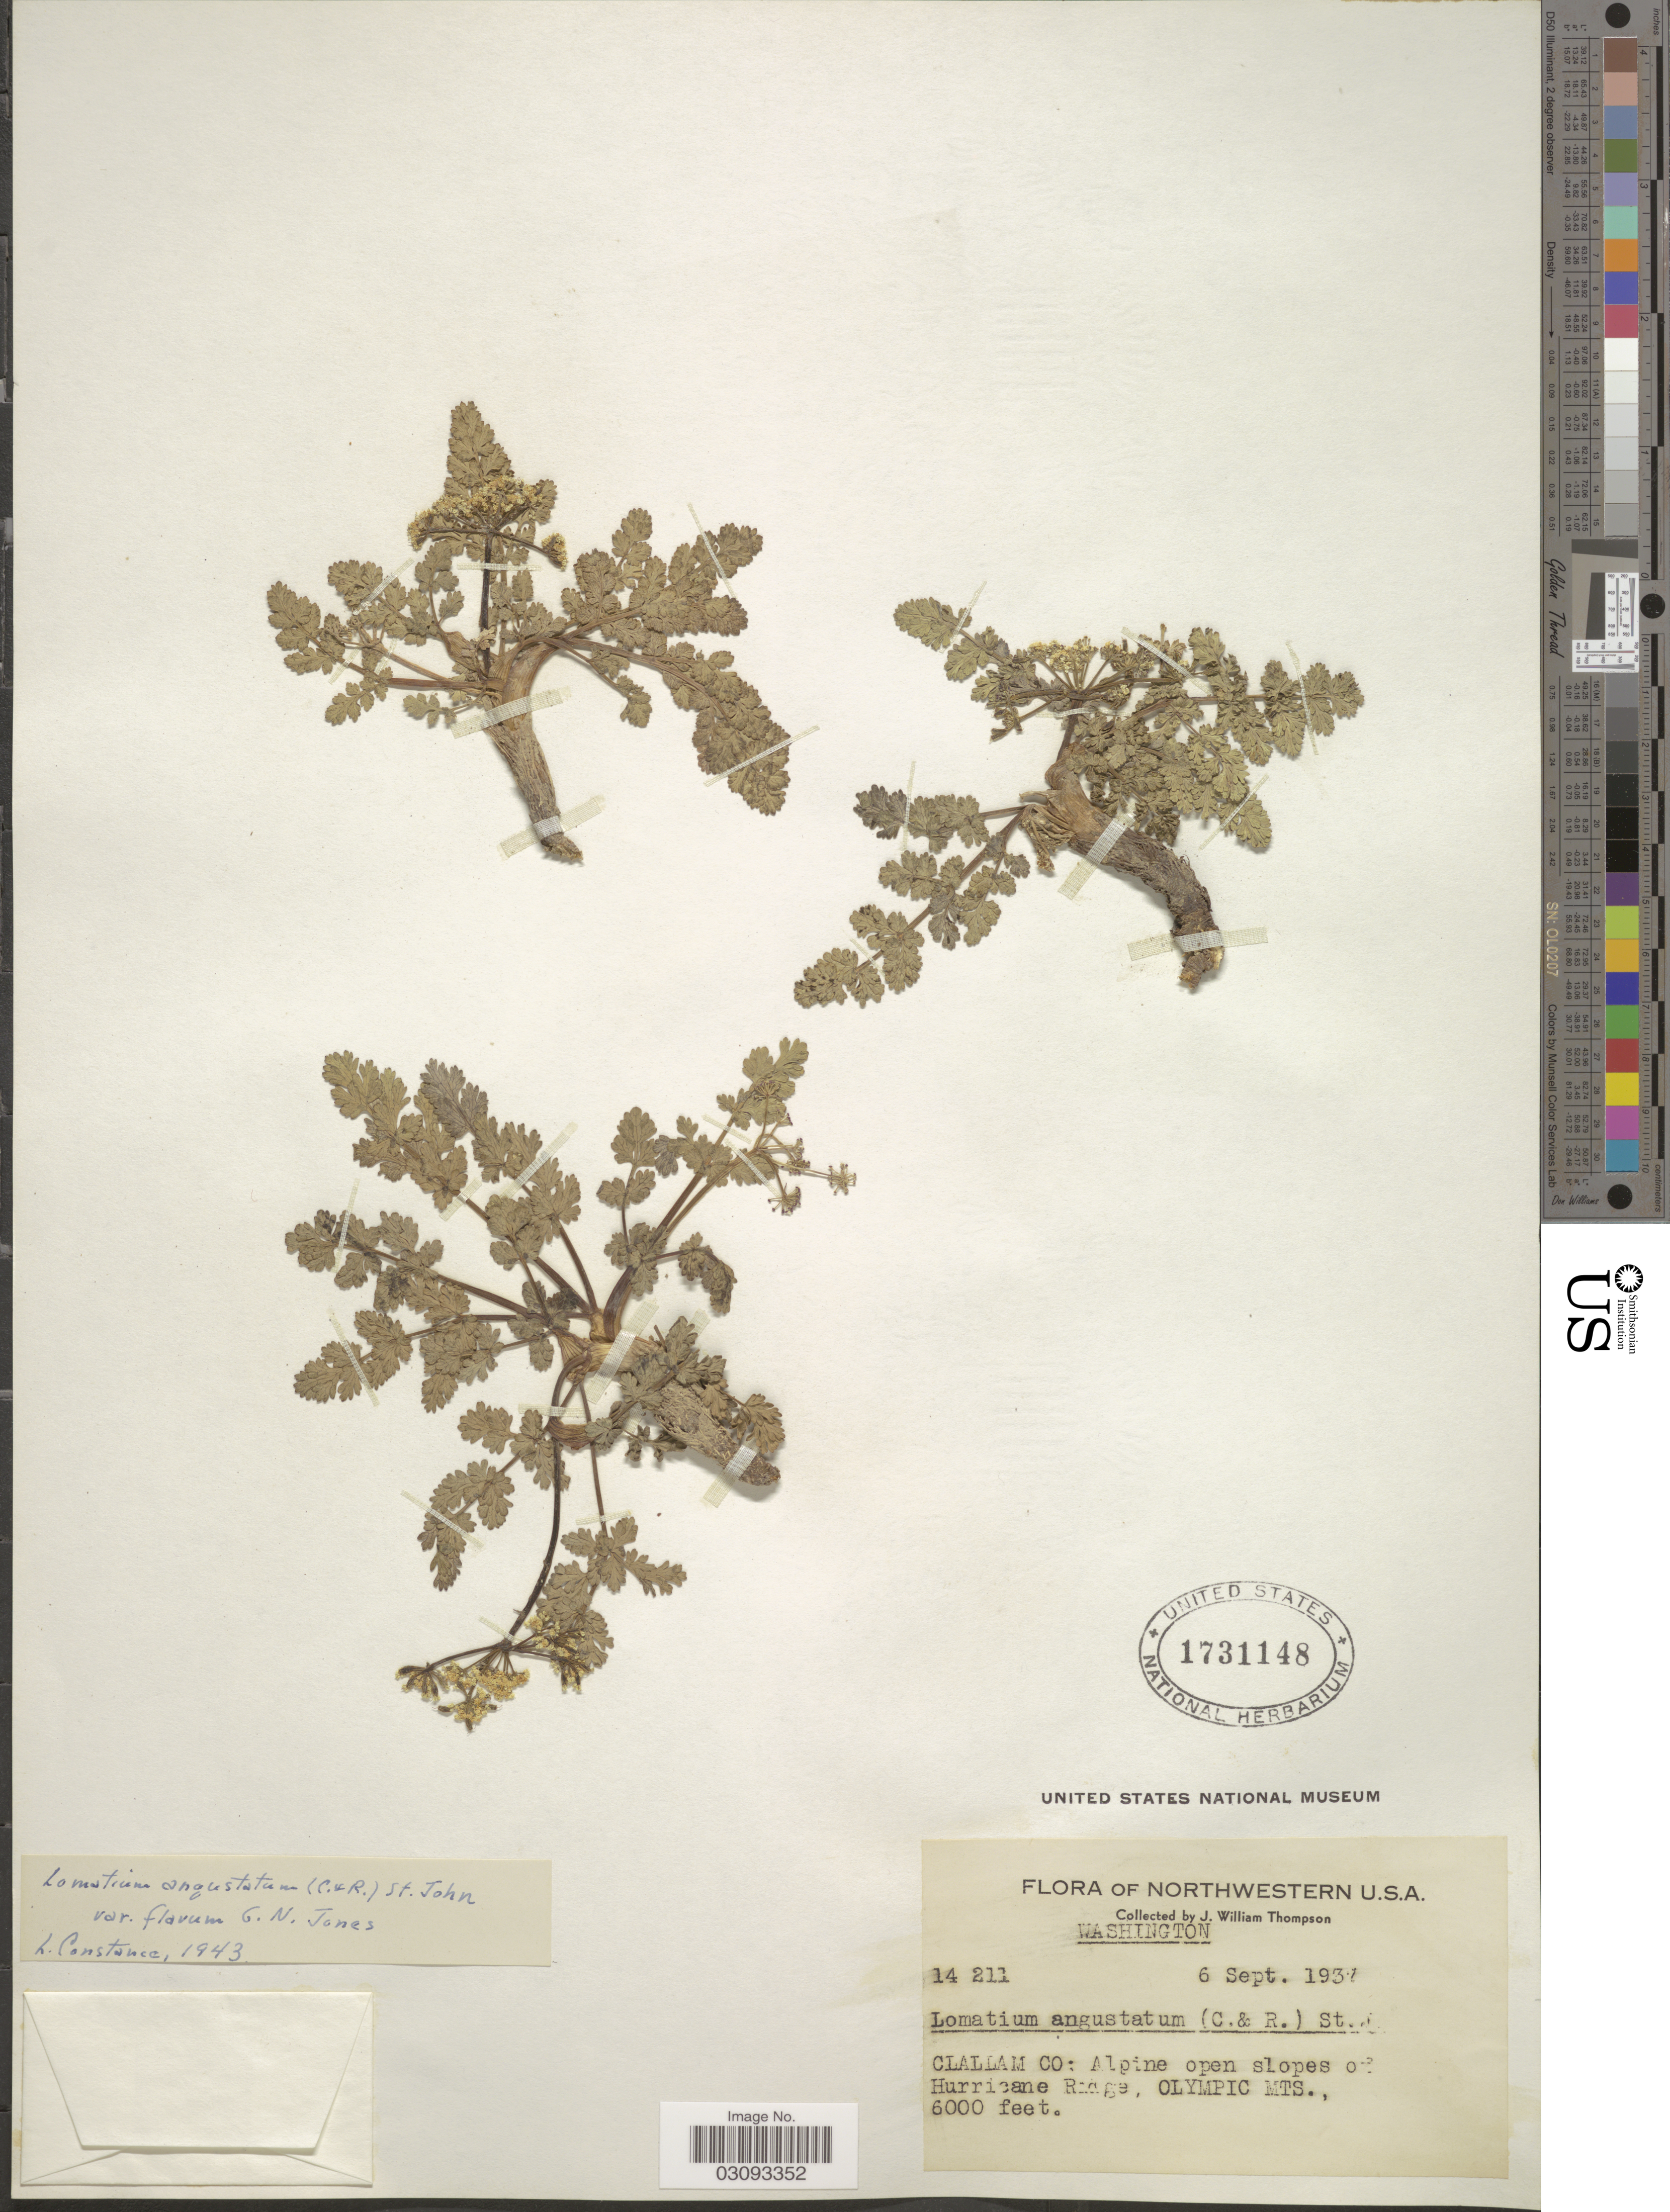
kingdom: Plantae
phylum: Tracheophyta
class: Magnoliopsida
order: Apiales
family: Apiaceae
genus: Lomatium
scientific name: Lomatium angustatum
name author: (J.M. Coult. & Rose) H. St. John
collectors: J. W. Thompson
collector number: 14211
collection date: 1937-09-06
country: United States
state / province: Washington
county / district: Clallam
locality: Northwestern U.S.A. Clallam Co: Alpine open slopes of Hurrican Ridge, Olympic Mts.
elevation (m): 1829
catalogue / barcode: US 1731148